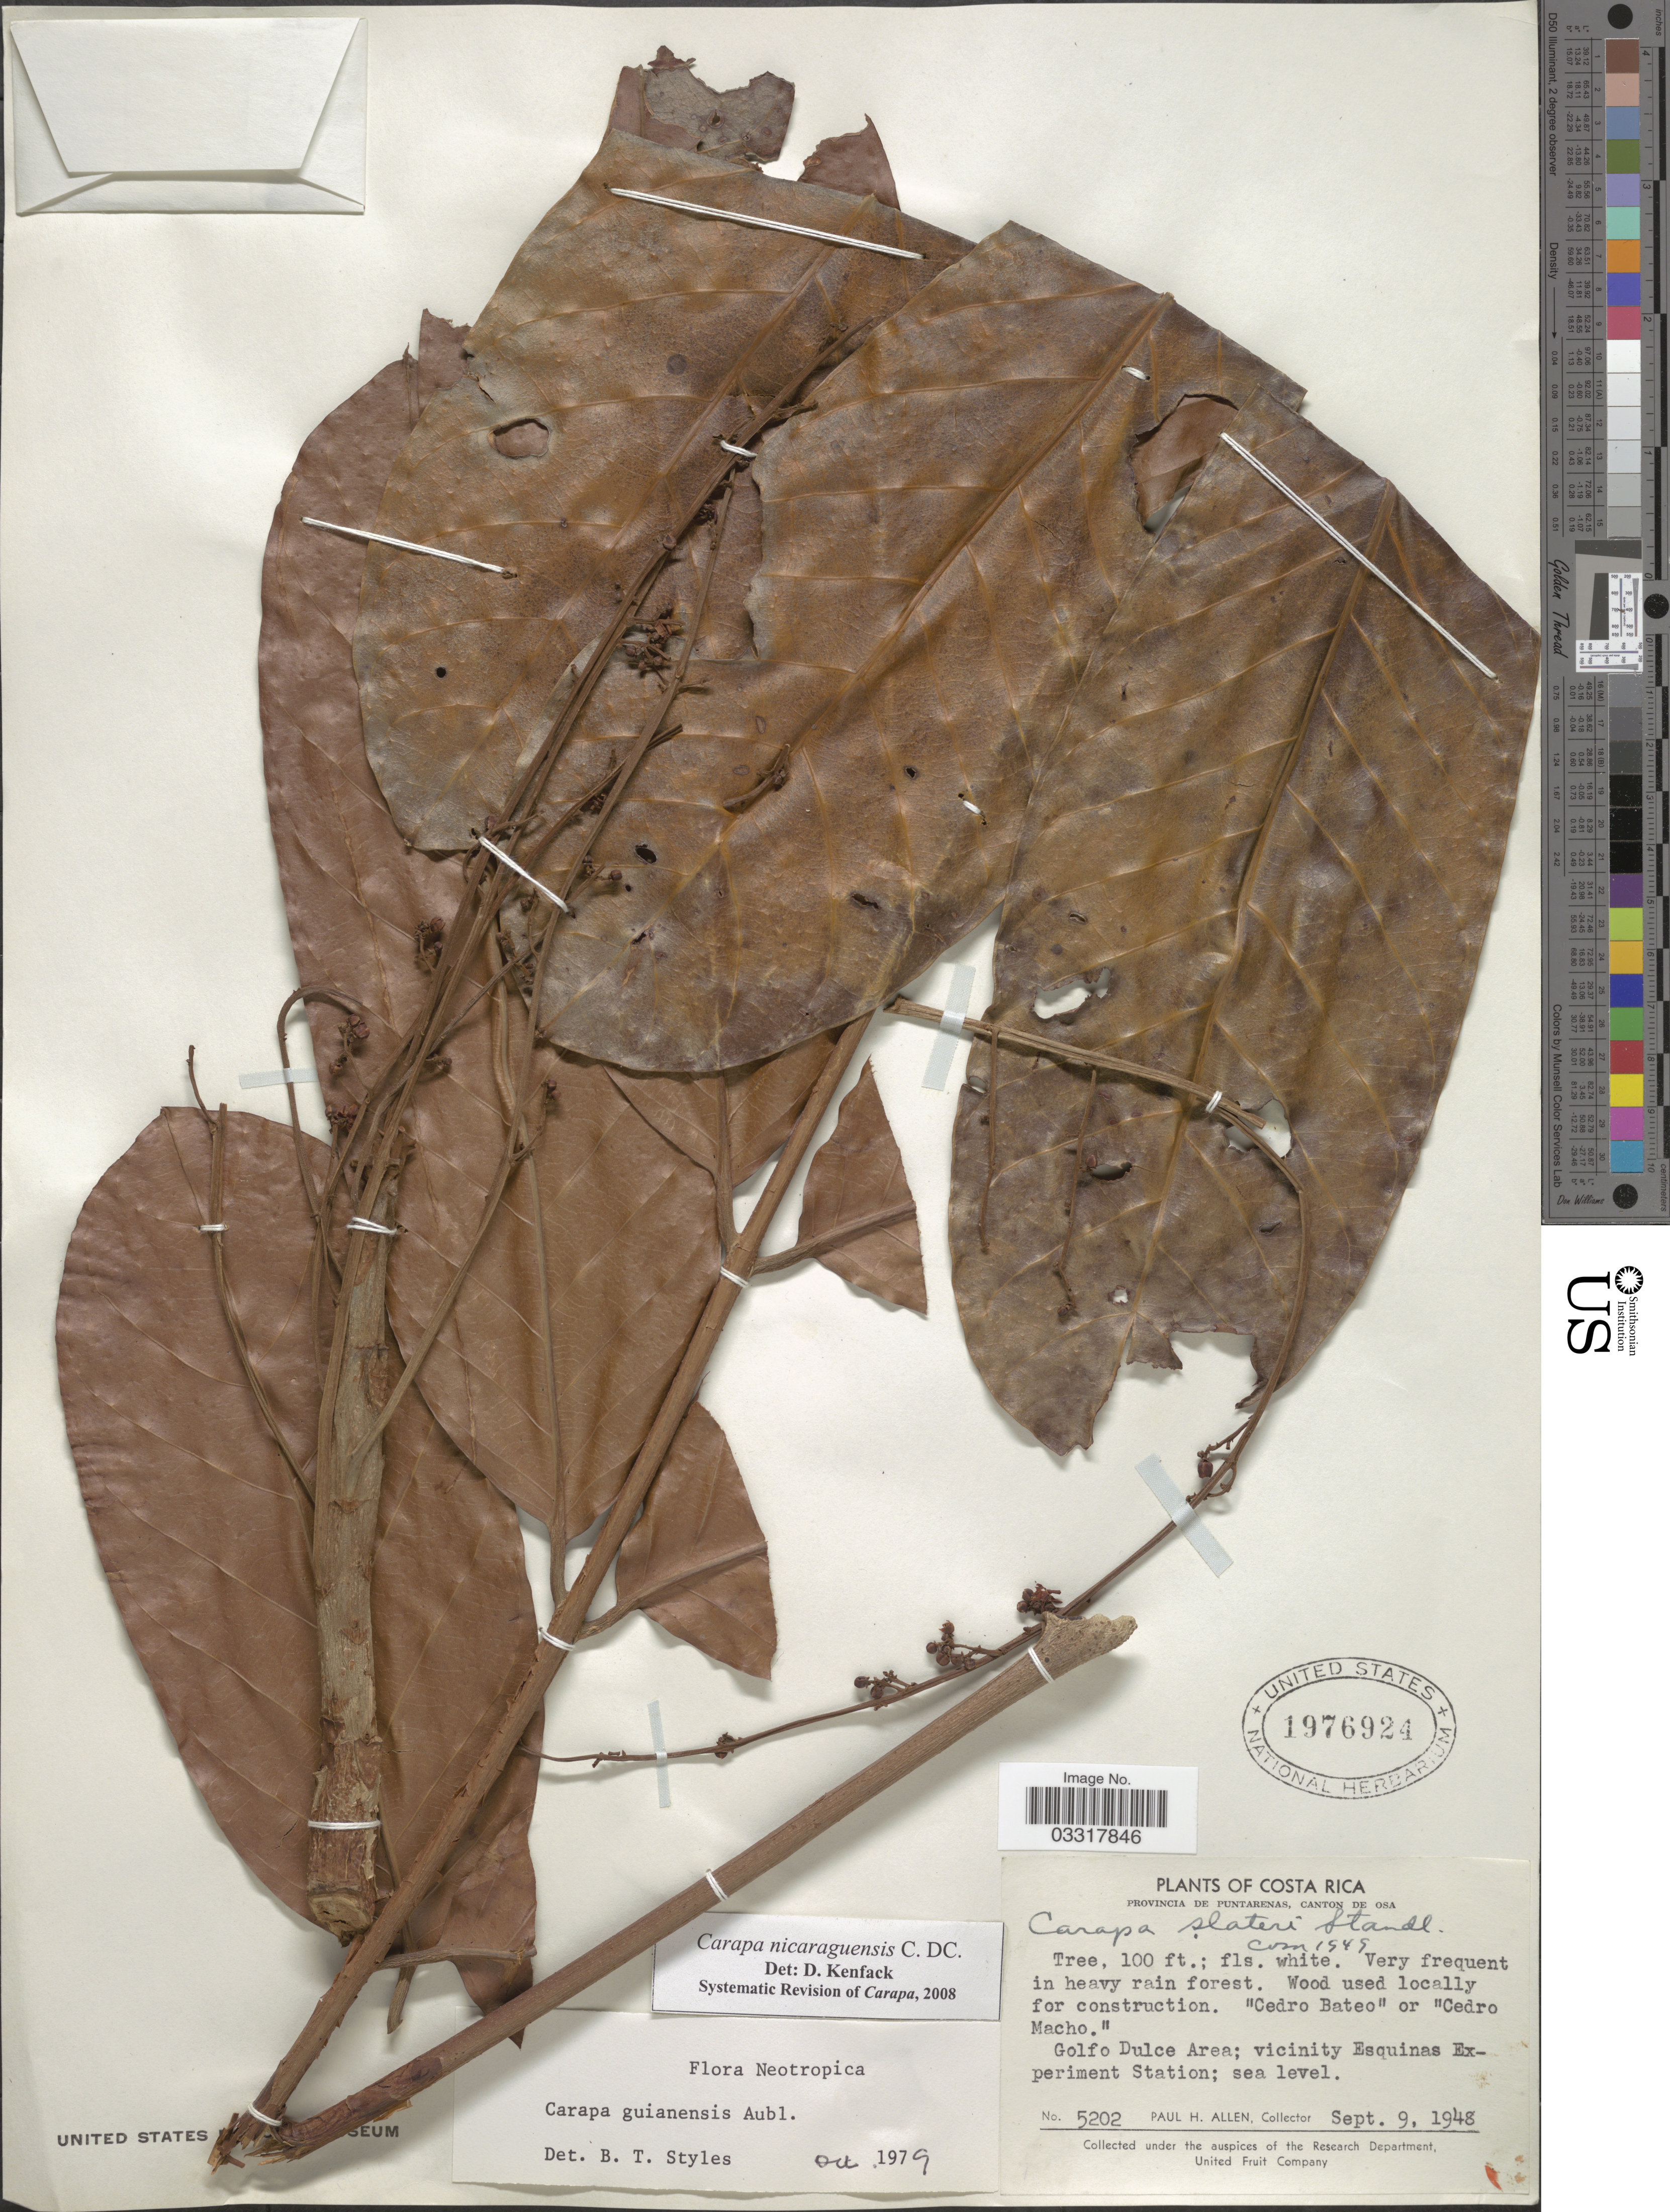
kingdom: Plantae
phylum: Tracheophyta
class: Magnoliopsida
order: Sapindales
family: Meliaceae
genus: Carapa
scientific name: Carapa nicaraguensis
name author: C. DC.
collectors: P. H. Allen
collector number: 5202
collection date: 1948-09-09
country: Costa Rica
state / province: Puntarenas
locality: Canton de Osa. Golfo Dulce Area; vicinity Esquinas Experiment Station.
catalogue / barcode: US 1976924